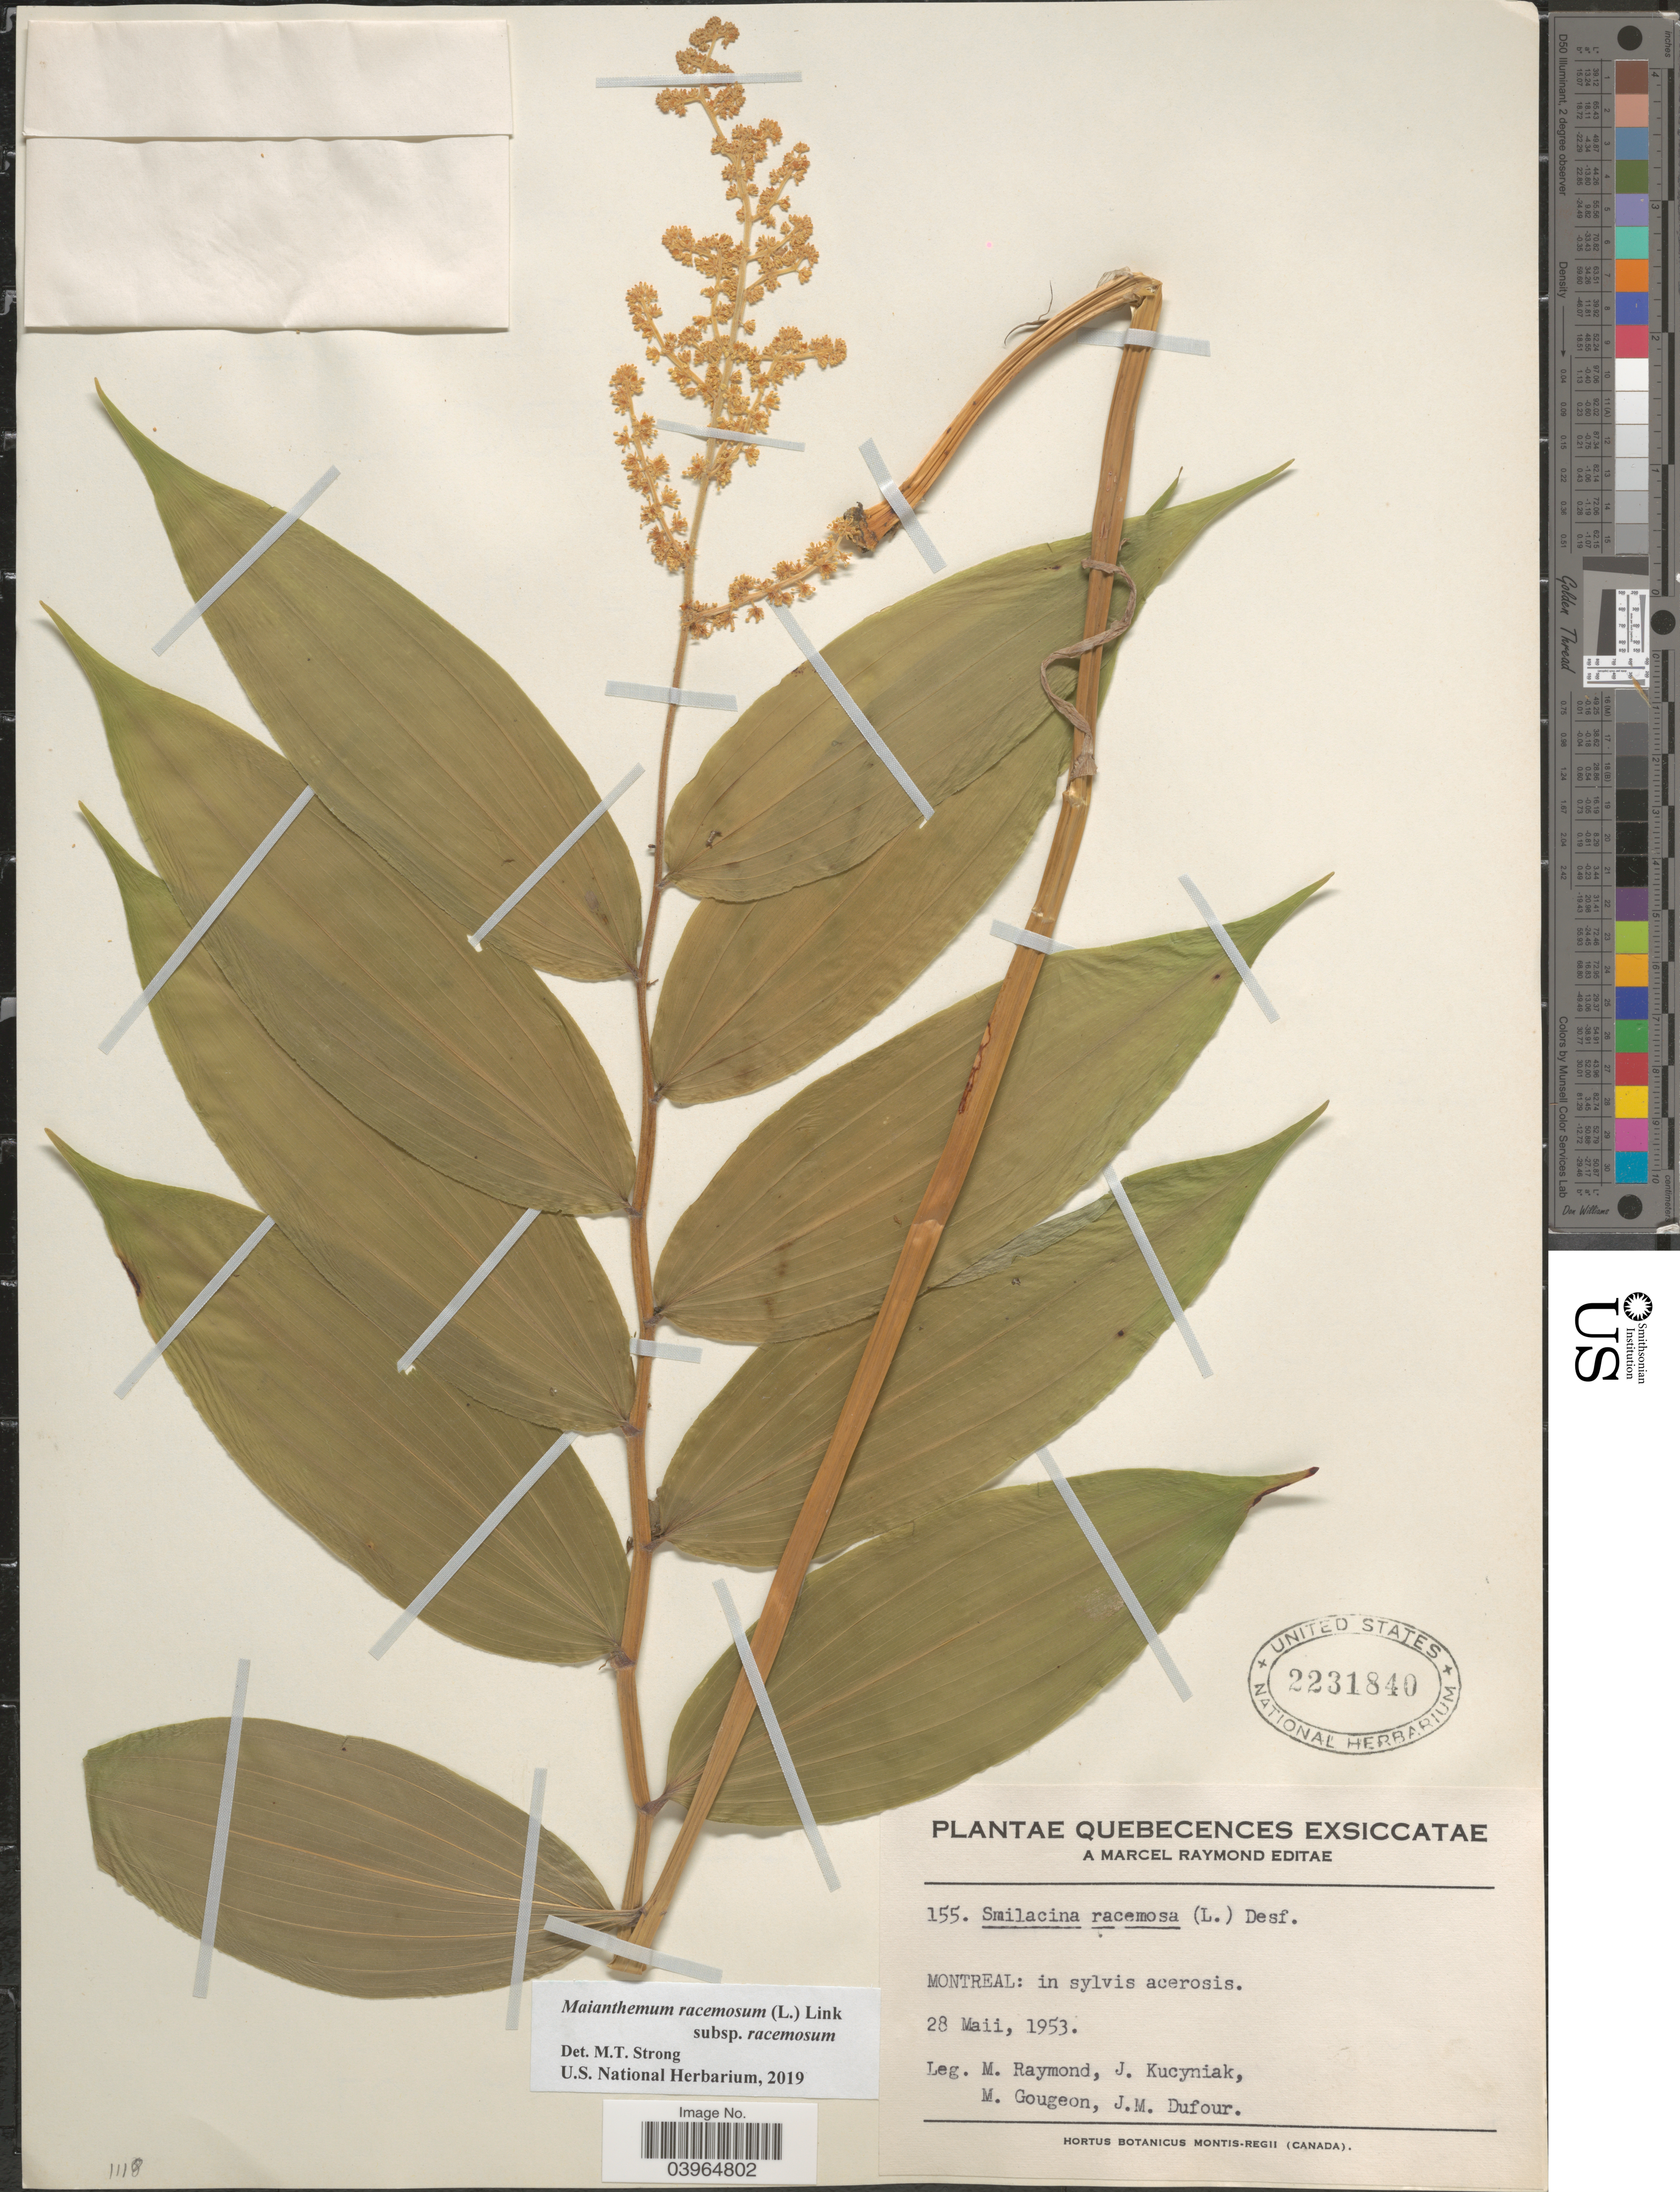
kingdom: Plantae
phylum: Tracheophyta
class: Liliopsida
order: Asparagales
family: Asparagaceae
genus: Maianthemum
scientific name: Maianthemum racemosum subsp. racemosum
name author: (L.) Link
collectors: M. Raymond, J. Kucyniak, M. Gougeon & J. Dufour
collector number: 155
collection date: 1953-05-28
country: Canada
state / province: Quebec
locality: Quebecenses. Montreal.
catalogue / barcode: US 2231840